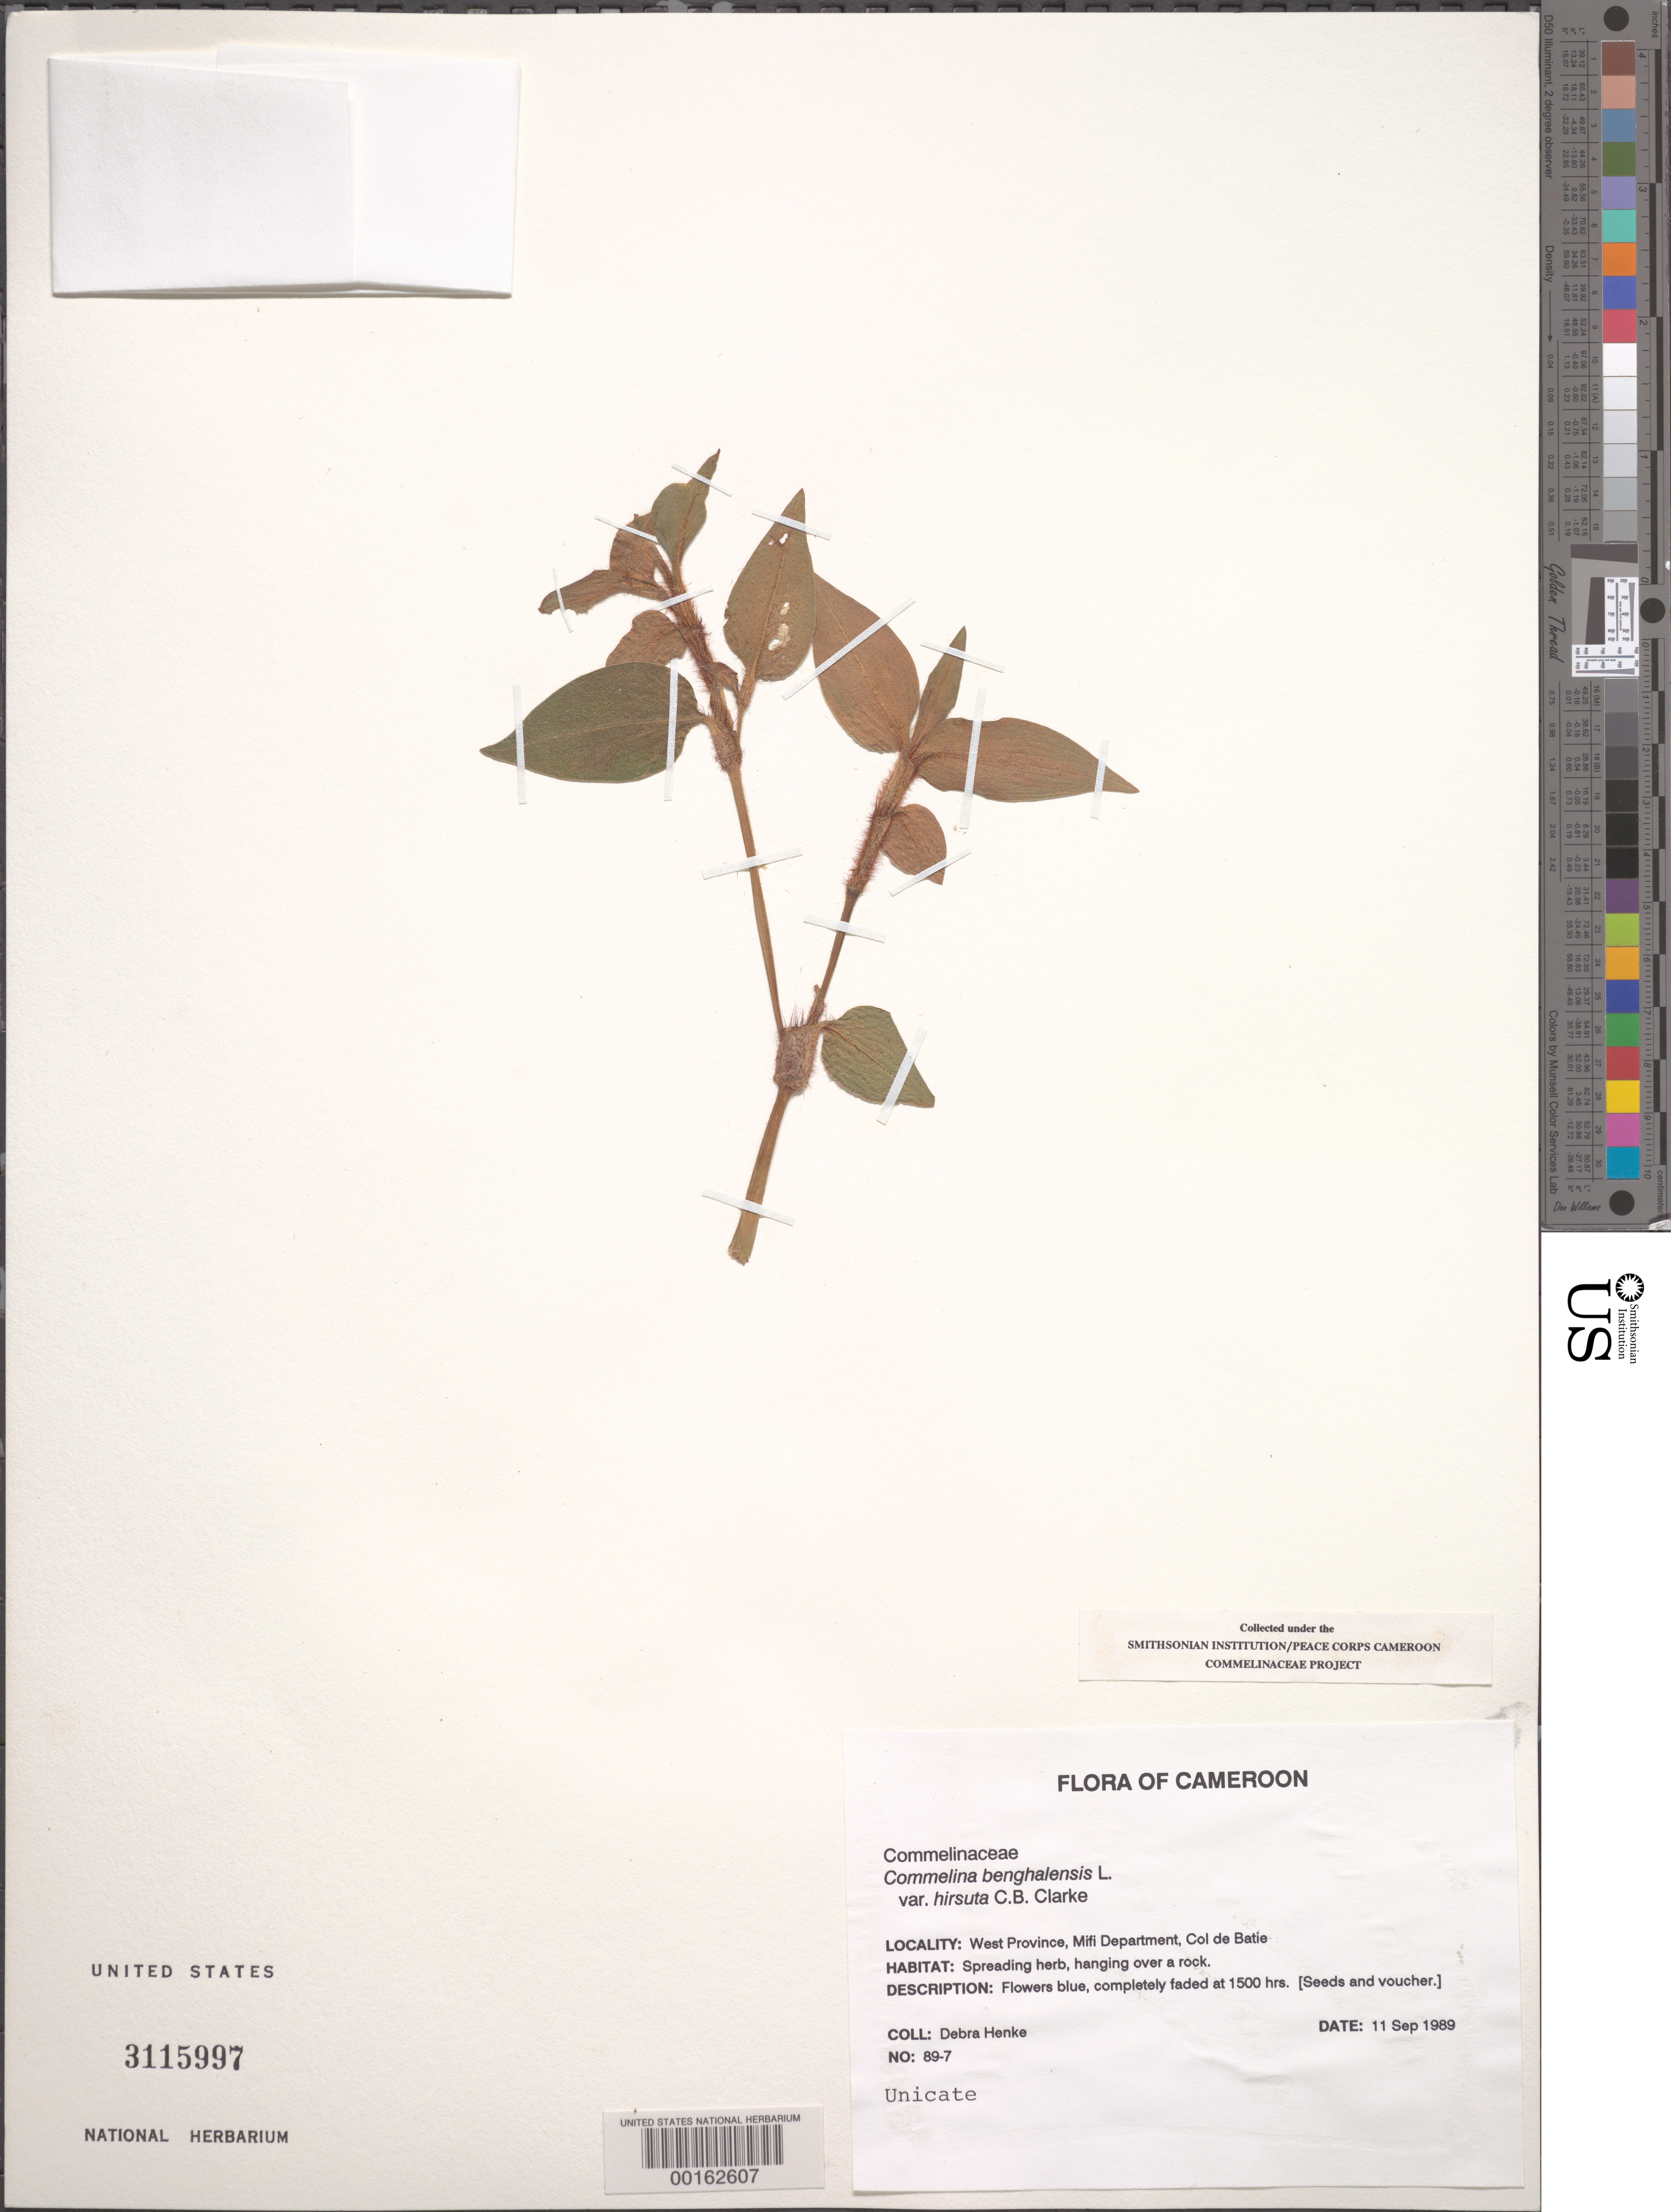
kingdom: Plantae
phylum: Tracheophyta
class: Liliopsida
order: Commelinales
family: Commelinaceae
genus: Commelina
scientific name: Commelina benghalensis var. hirsuta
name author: C.B. Clarke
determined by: Faden, Robert B., (US), Smithsonian Institution - National Museum of Natural History (UNITED STATES)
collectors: D. Henke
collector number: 89-7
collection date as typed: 11 Sep 1989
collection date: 1989-09-11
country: Cameroon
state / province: Ouest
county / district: Mifi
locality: Col de batie.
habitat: Spreading herb, hanging over a rock.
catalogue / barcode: US 3115997